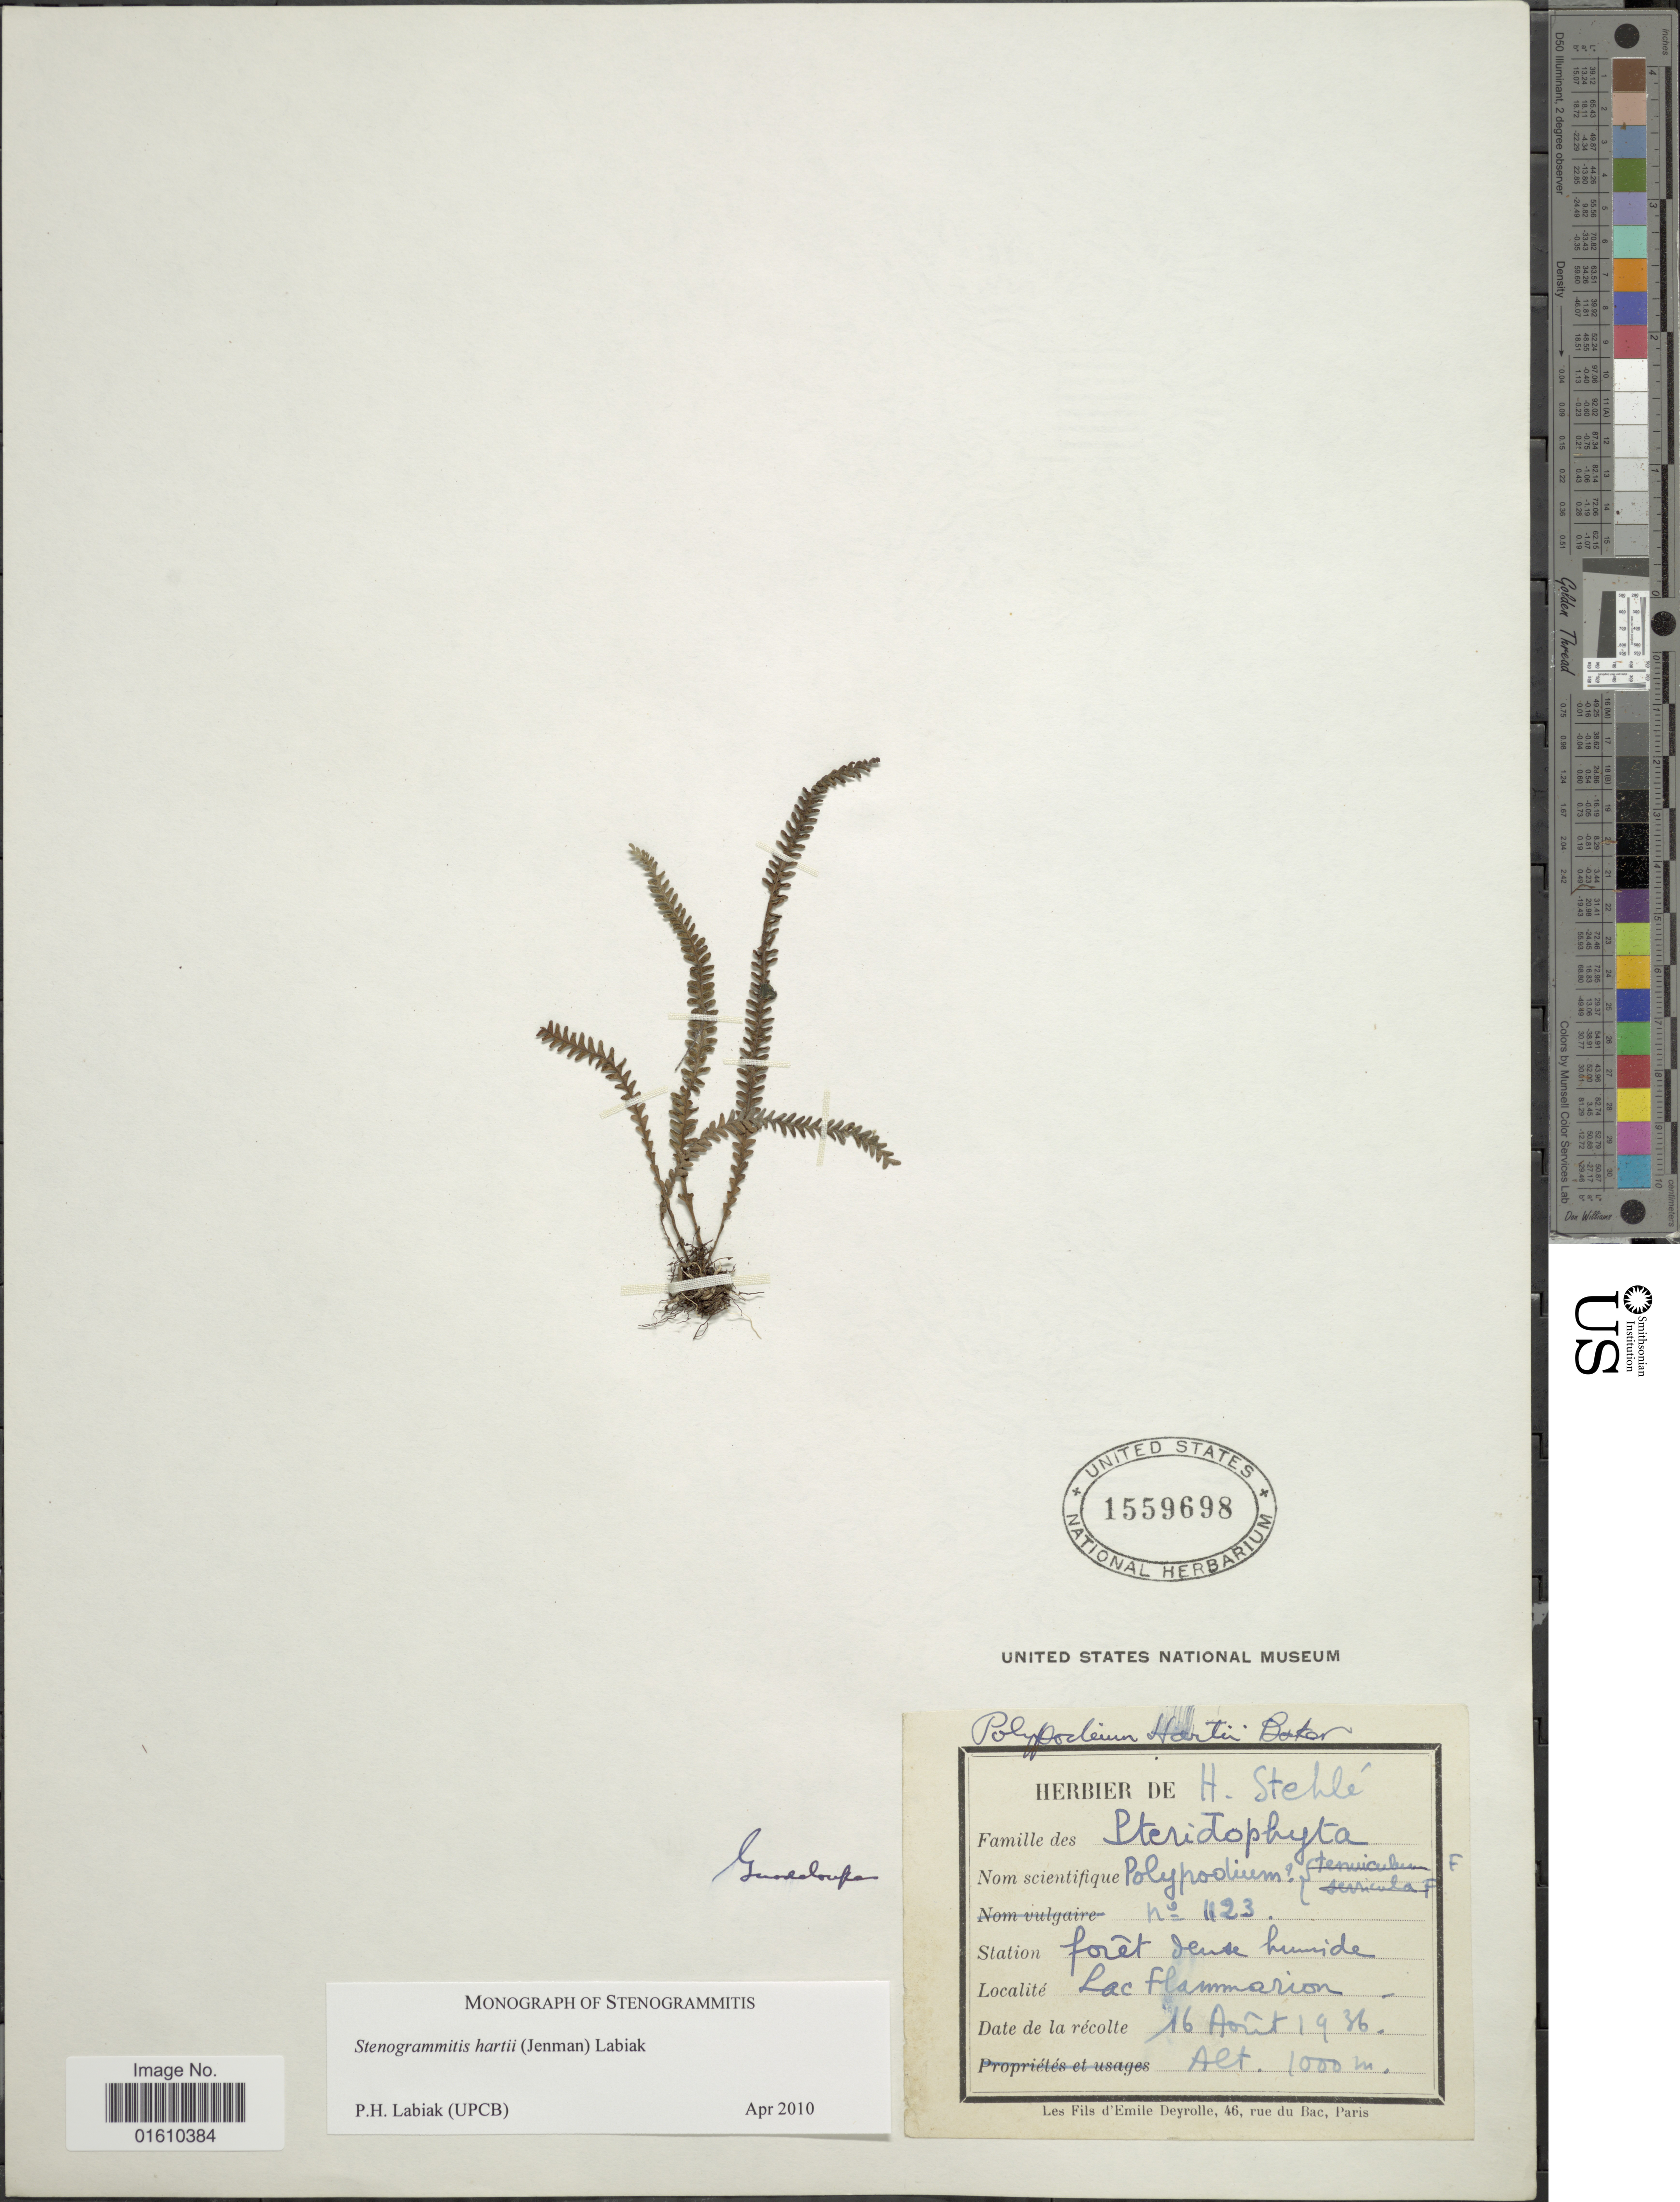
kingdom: Plantae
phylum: Tracheophyta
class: Polypodiopsida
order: Polypodiales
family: Polypodiaceae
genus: Stenogrammitis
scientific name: Stenogrammitis hartii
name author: (Jenman) Labiak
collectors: ex herb. H. Stehlé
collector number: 1123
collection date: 1936-08-16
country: Guadeloupe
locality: Lac flammarion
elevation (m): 1000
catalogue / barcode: US 1559698